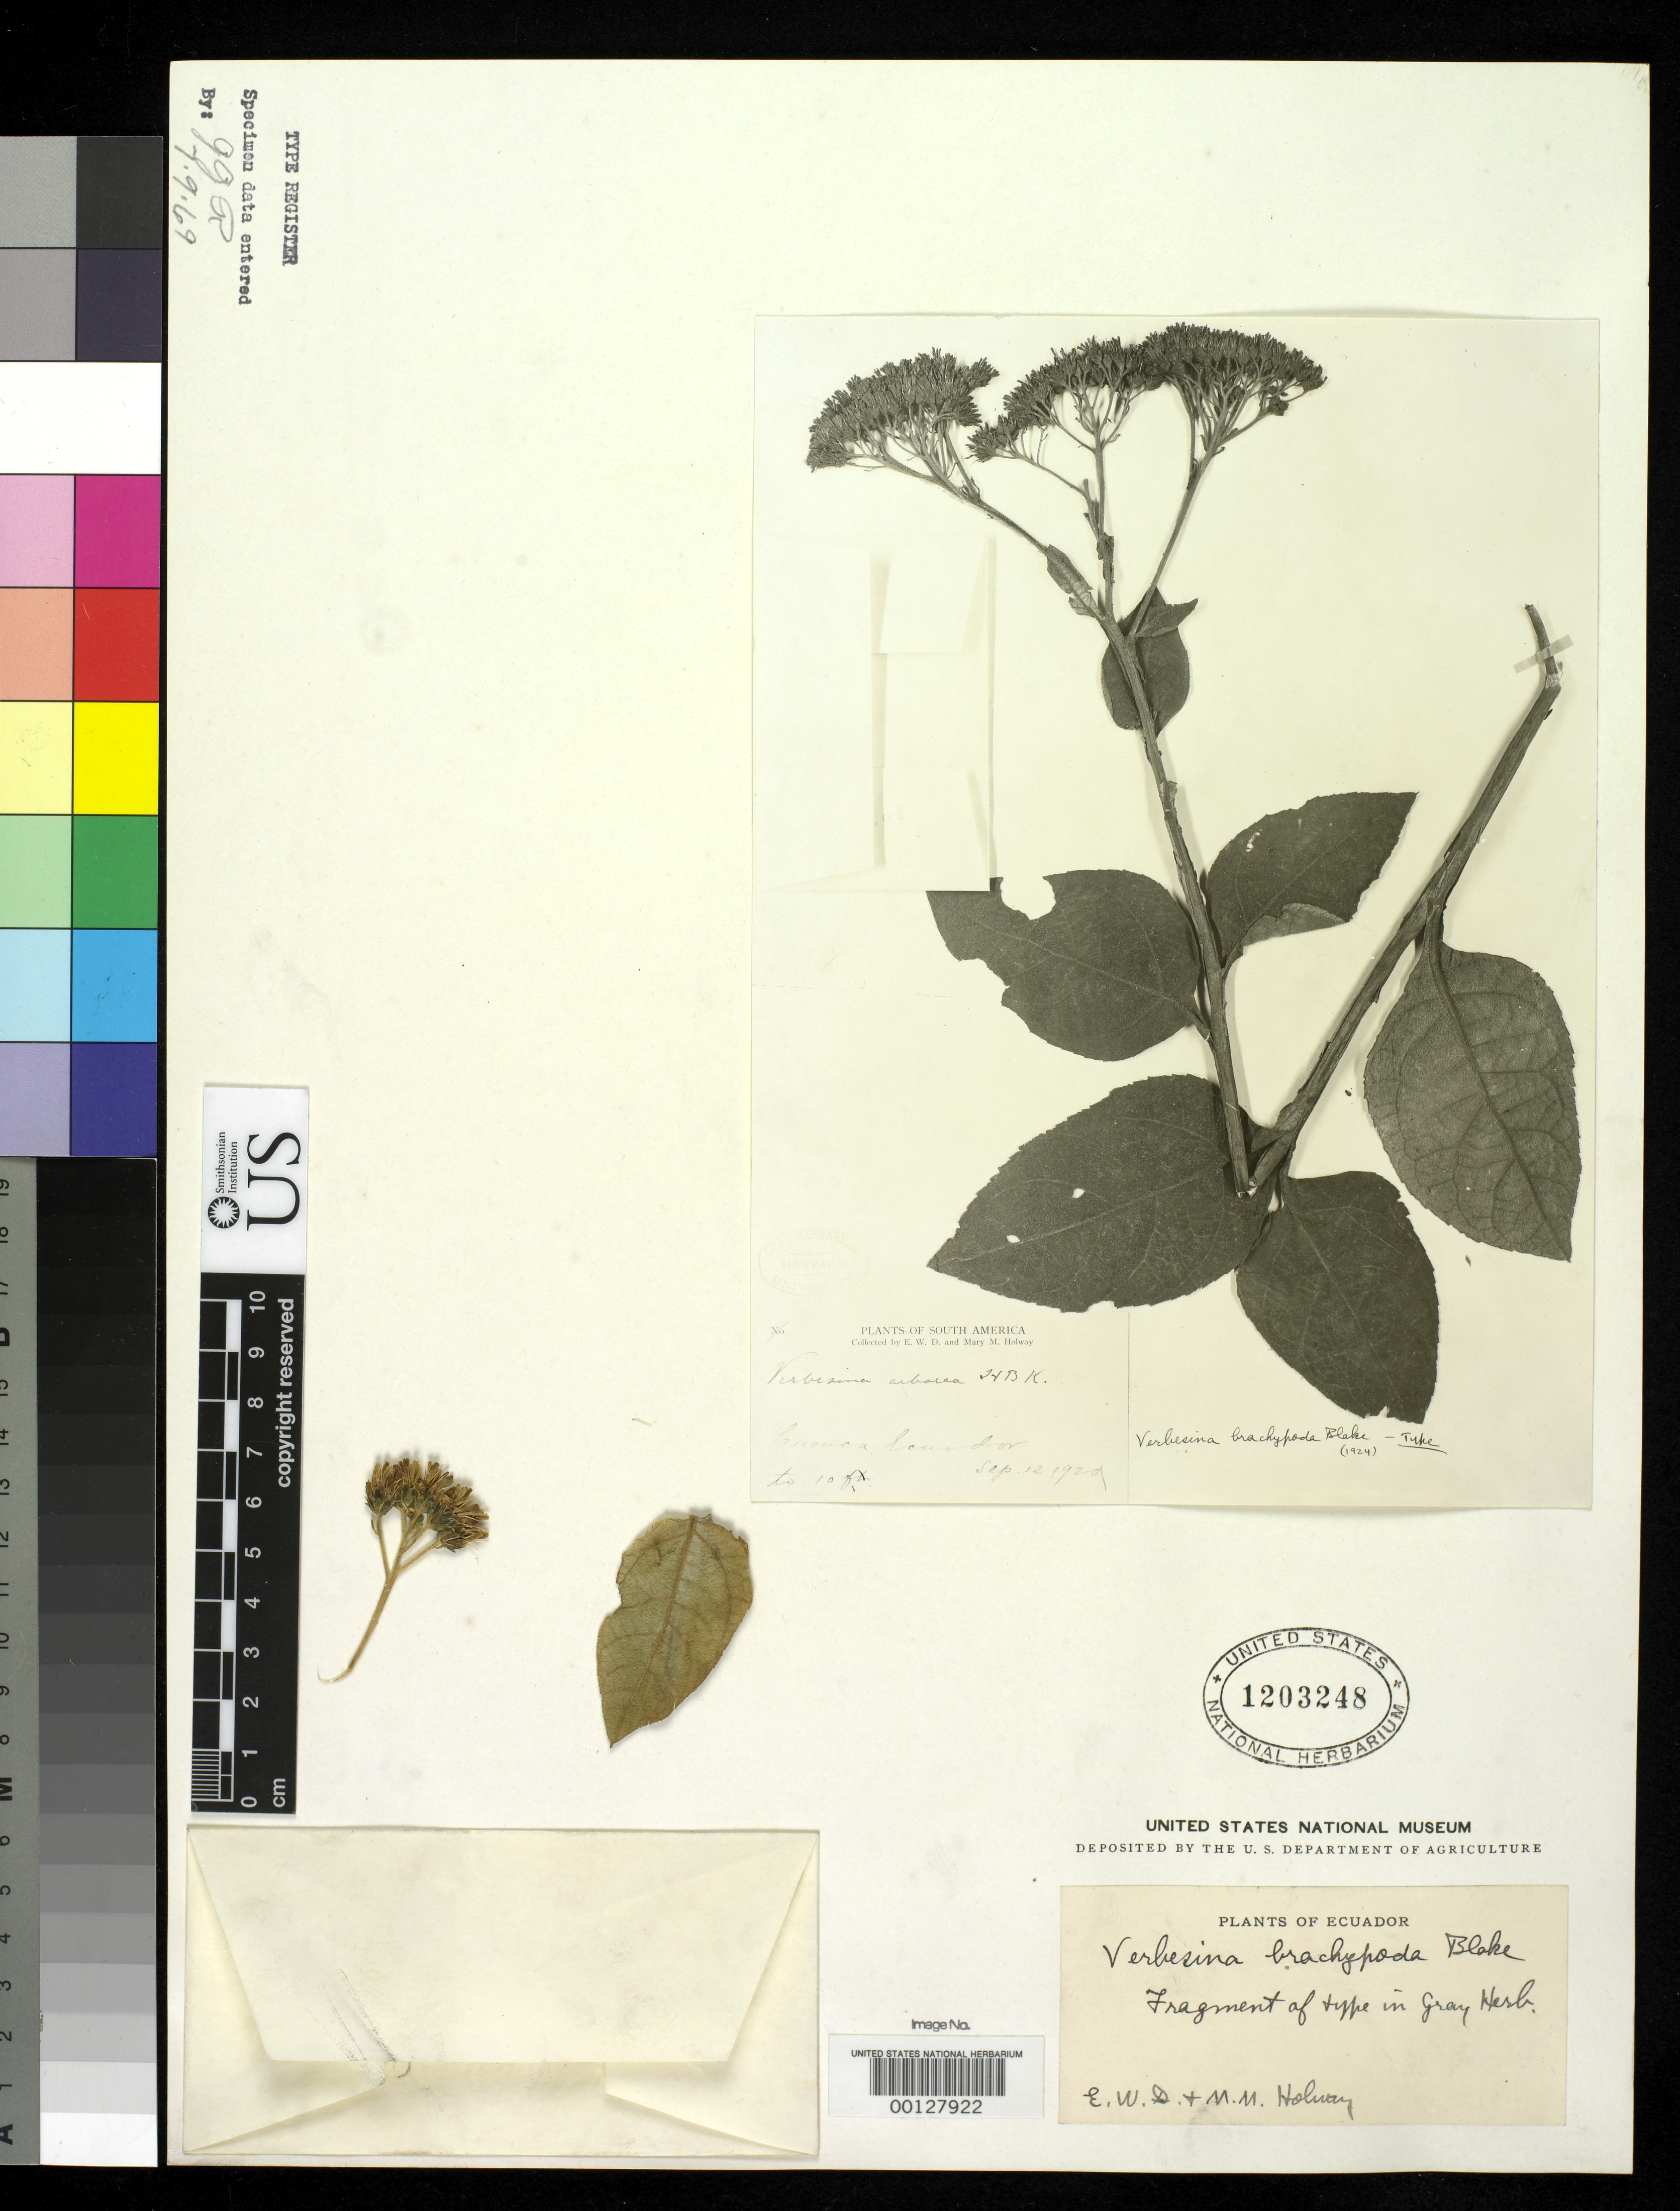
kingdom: Plantae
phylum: Tracheophyta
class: Magnoliopsida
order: Asterales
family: Asteraceae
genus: Verbesina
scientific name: Verbesina brachypoda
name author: S.F. Blake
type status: Type Fragment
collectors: E. W. D. Holway & M. M. Holway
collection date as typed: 12 Sep 1920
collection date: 1920-09-12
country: Ecuador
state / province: Azuay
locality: Cuenca.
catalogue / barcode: US 1203248